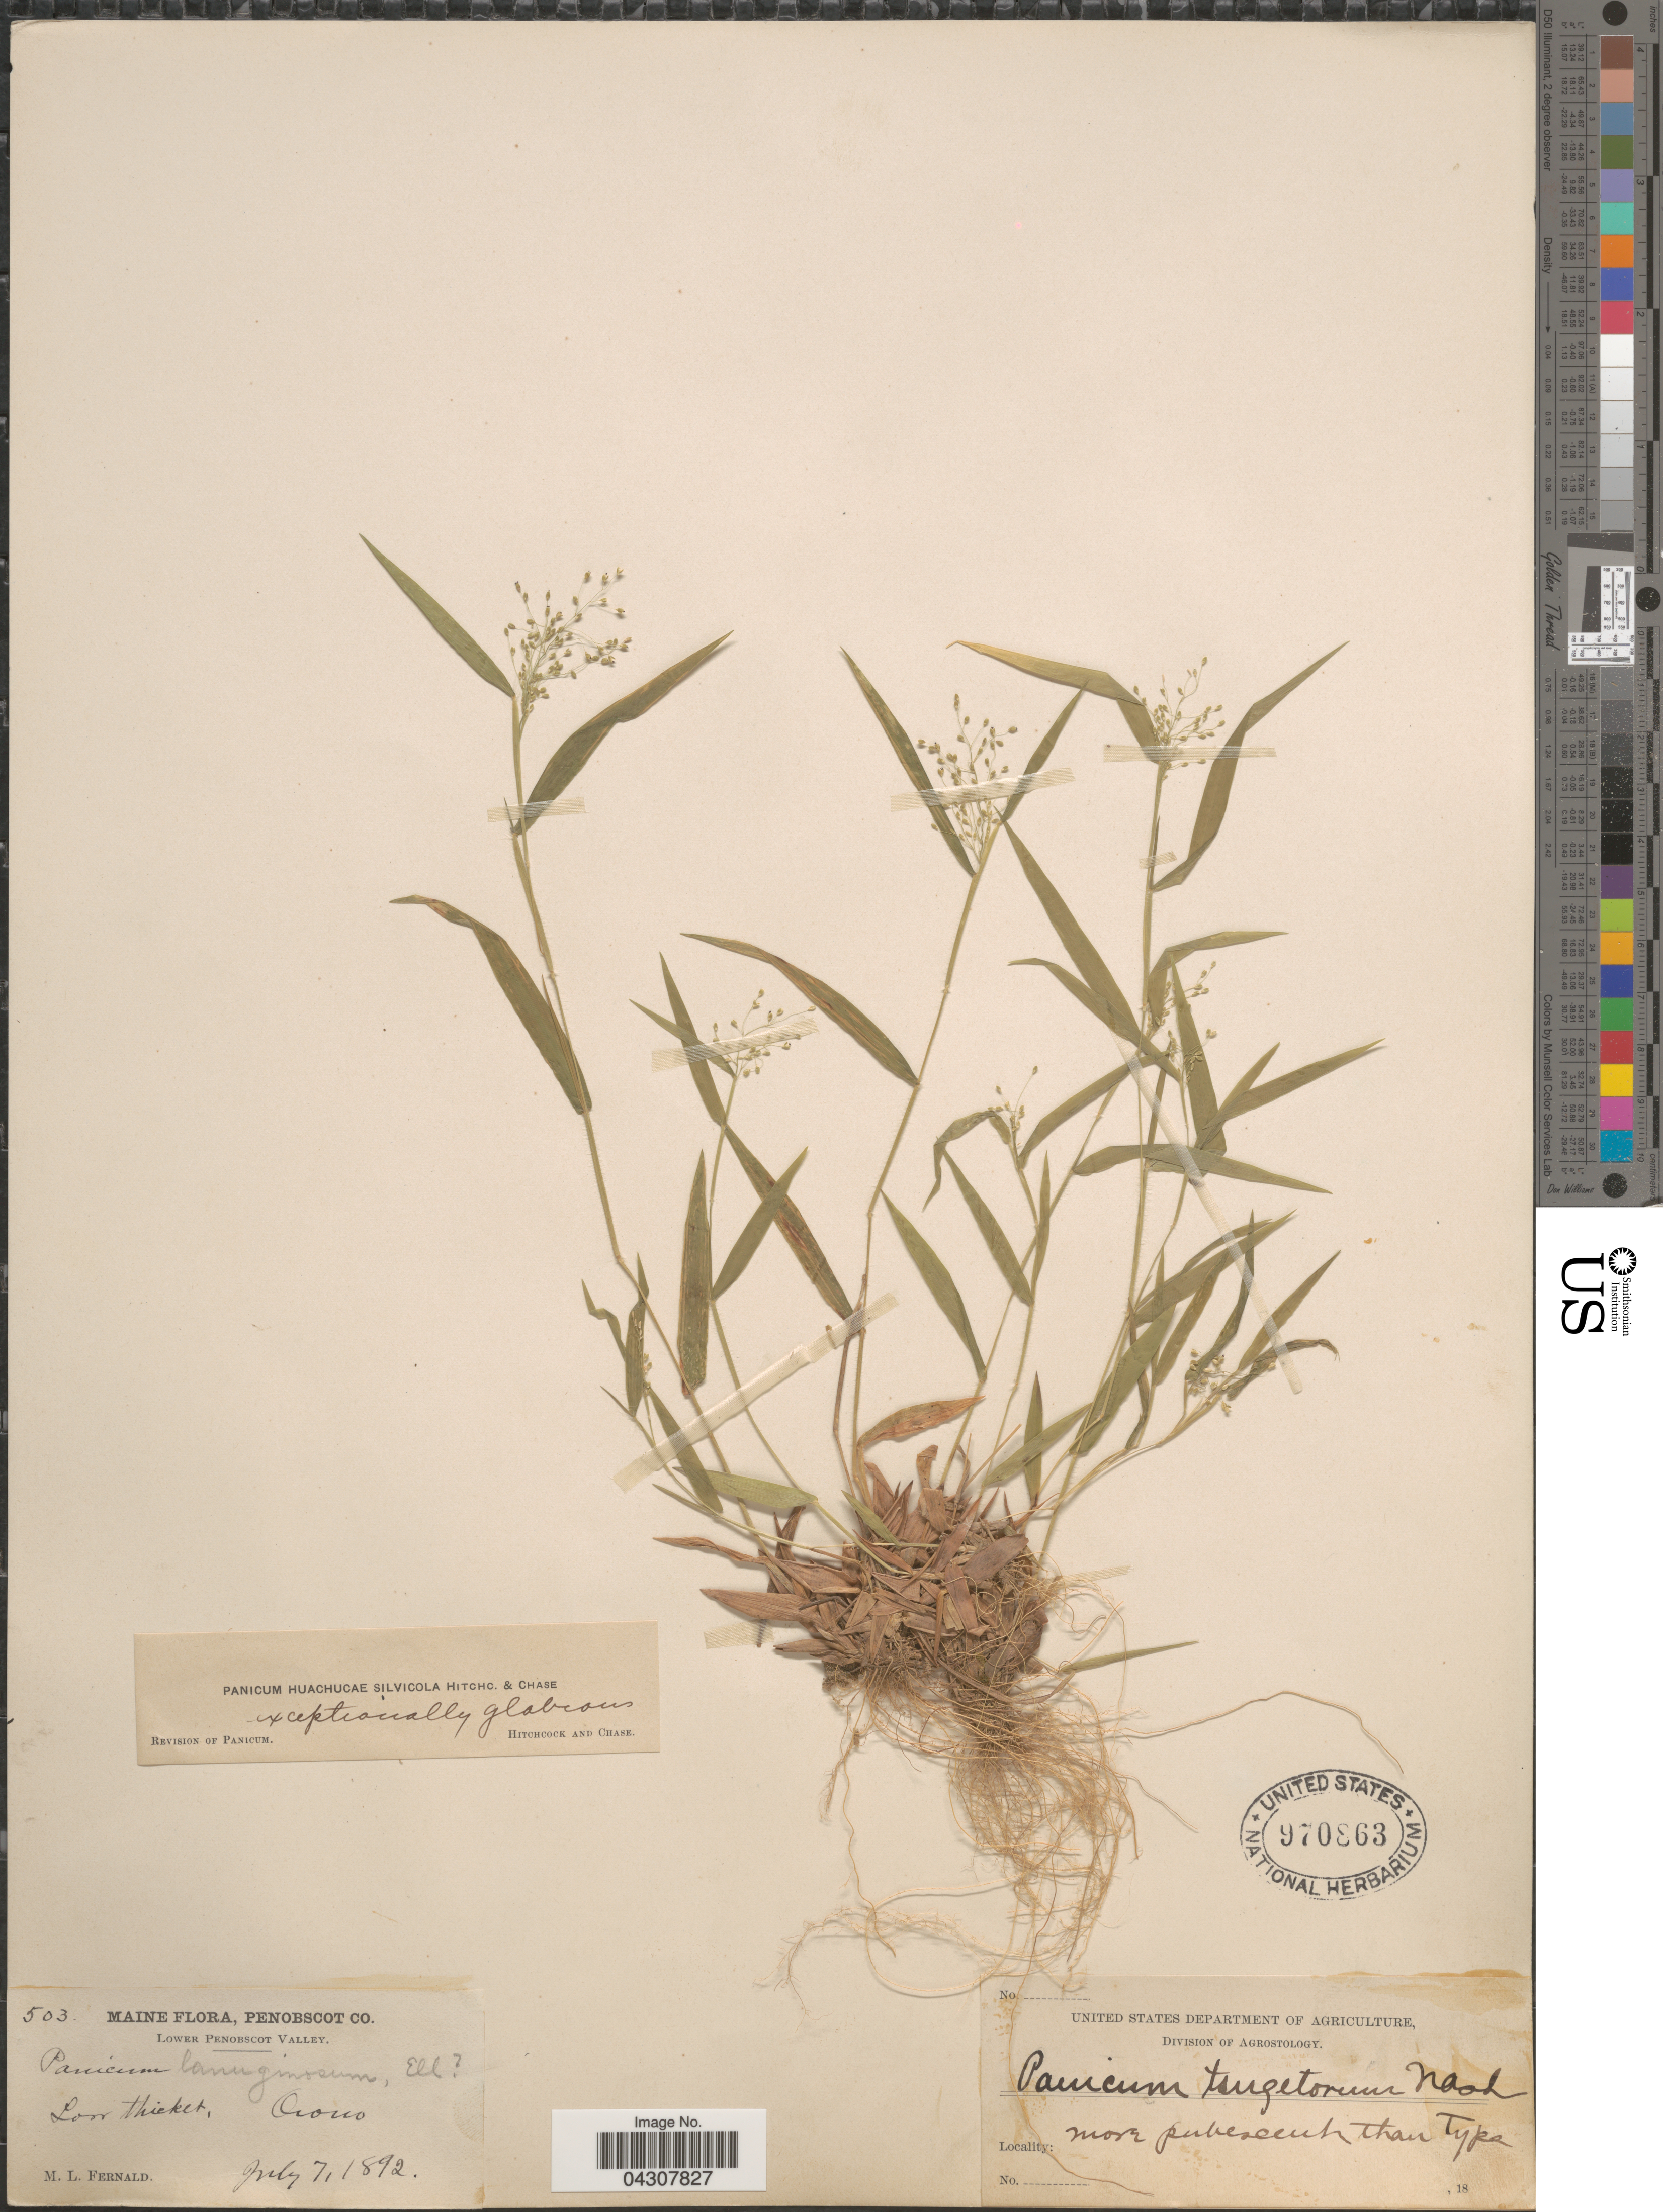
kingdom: Plantae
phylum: Tracheophyta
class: Liliopsida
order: Poales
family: Poaceae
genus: Dichanthelium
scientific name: Dichanthelium acuminatum var. acuminatum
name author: (Sw.) Gould & C.A. Clark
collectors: M. L. Fernald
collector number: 503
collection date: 1892-05-07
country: United States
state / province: Maine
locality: Penobscot Co. Lower Penobscot Valley. Low thicket, Orono.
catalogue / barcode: US 970863